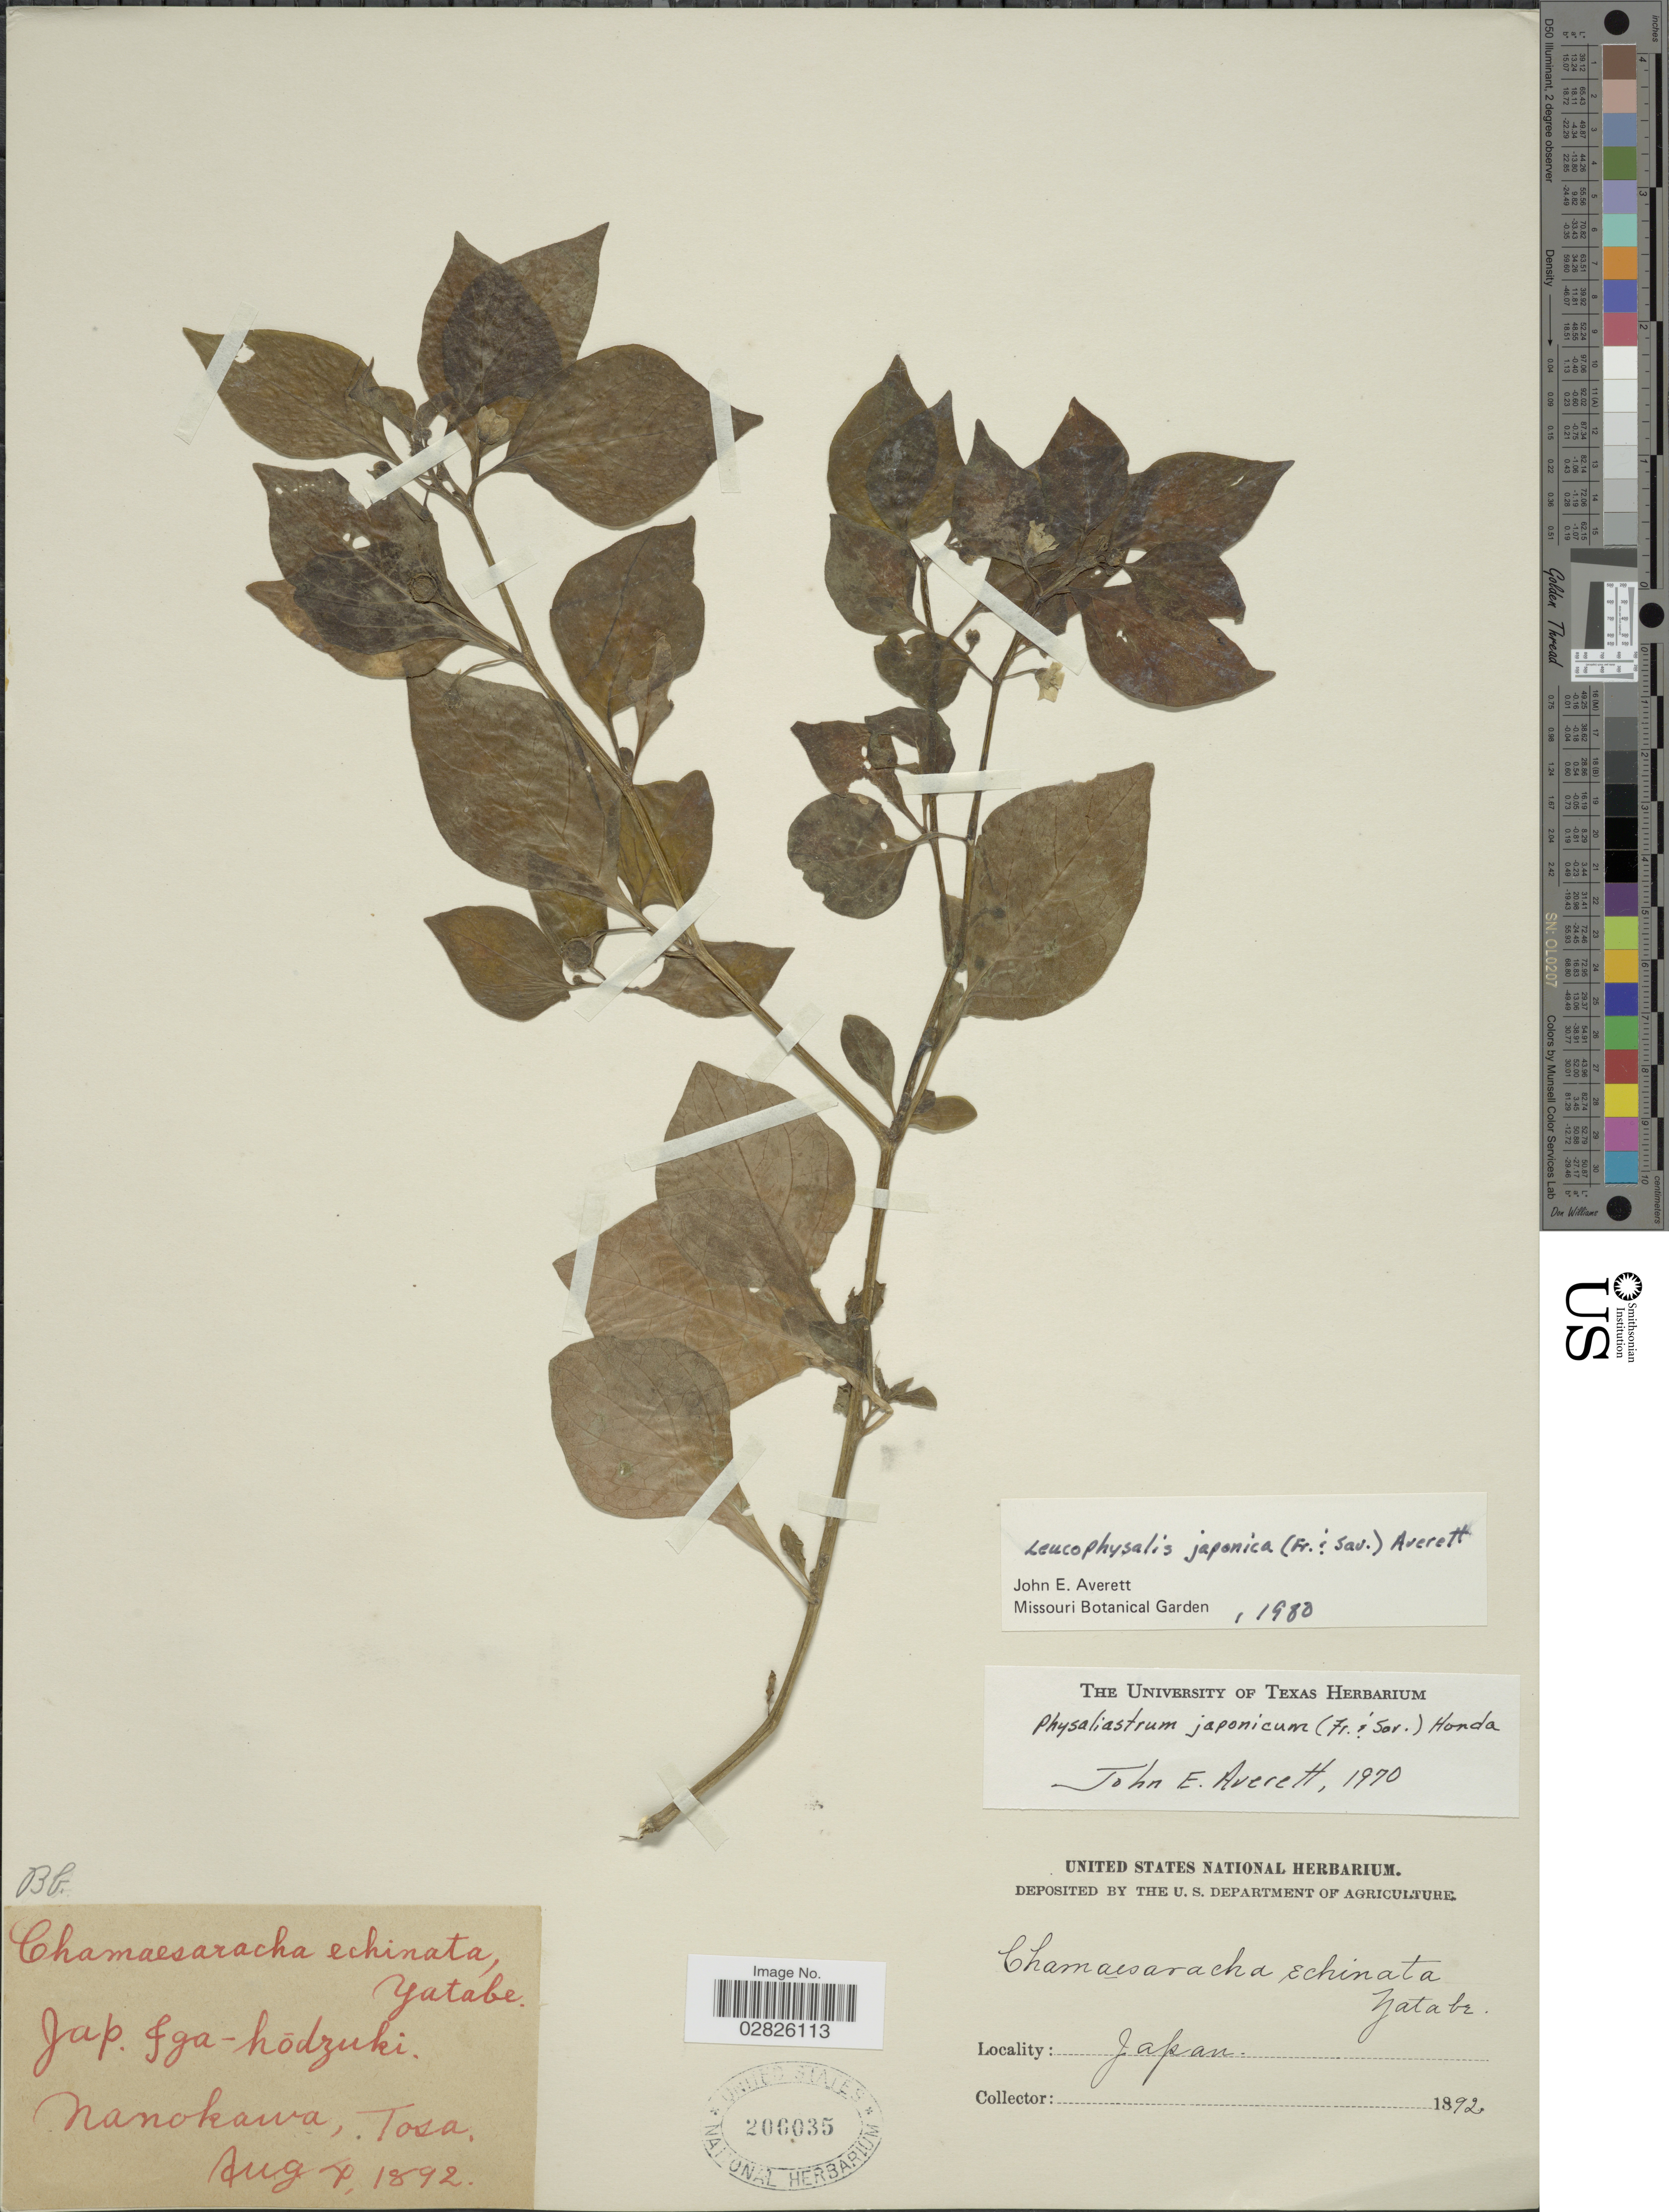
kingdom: Plantae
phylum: Tracheophyta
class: Magnoliopsida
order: Solanales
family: Solanaceae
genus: Leucophysalis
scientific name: Leucophysalis japonica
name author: (Franch. & Sav.) Averett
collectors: ex herb. United States National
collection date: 1892-08-04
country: Japan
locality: Nanokawa, Tosa.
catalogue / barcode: US 206035